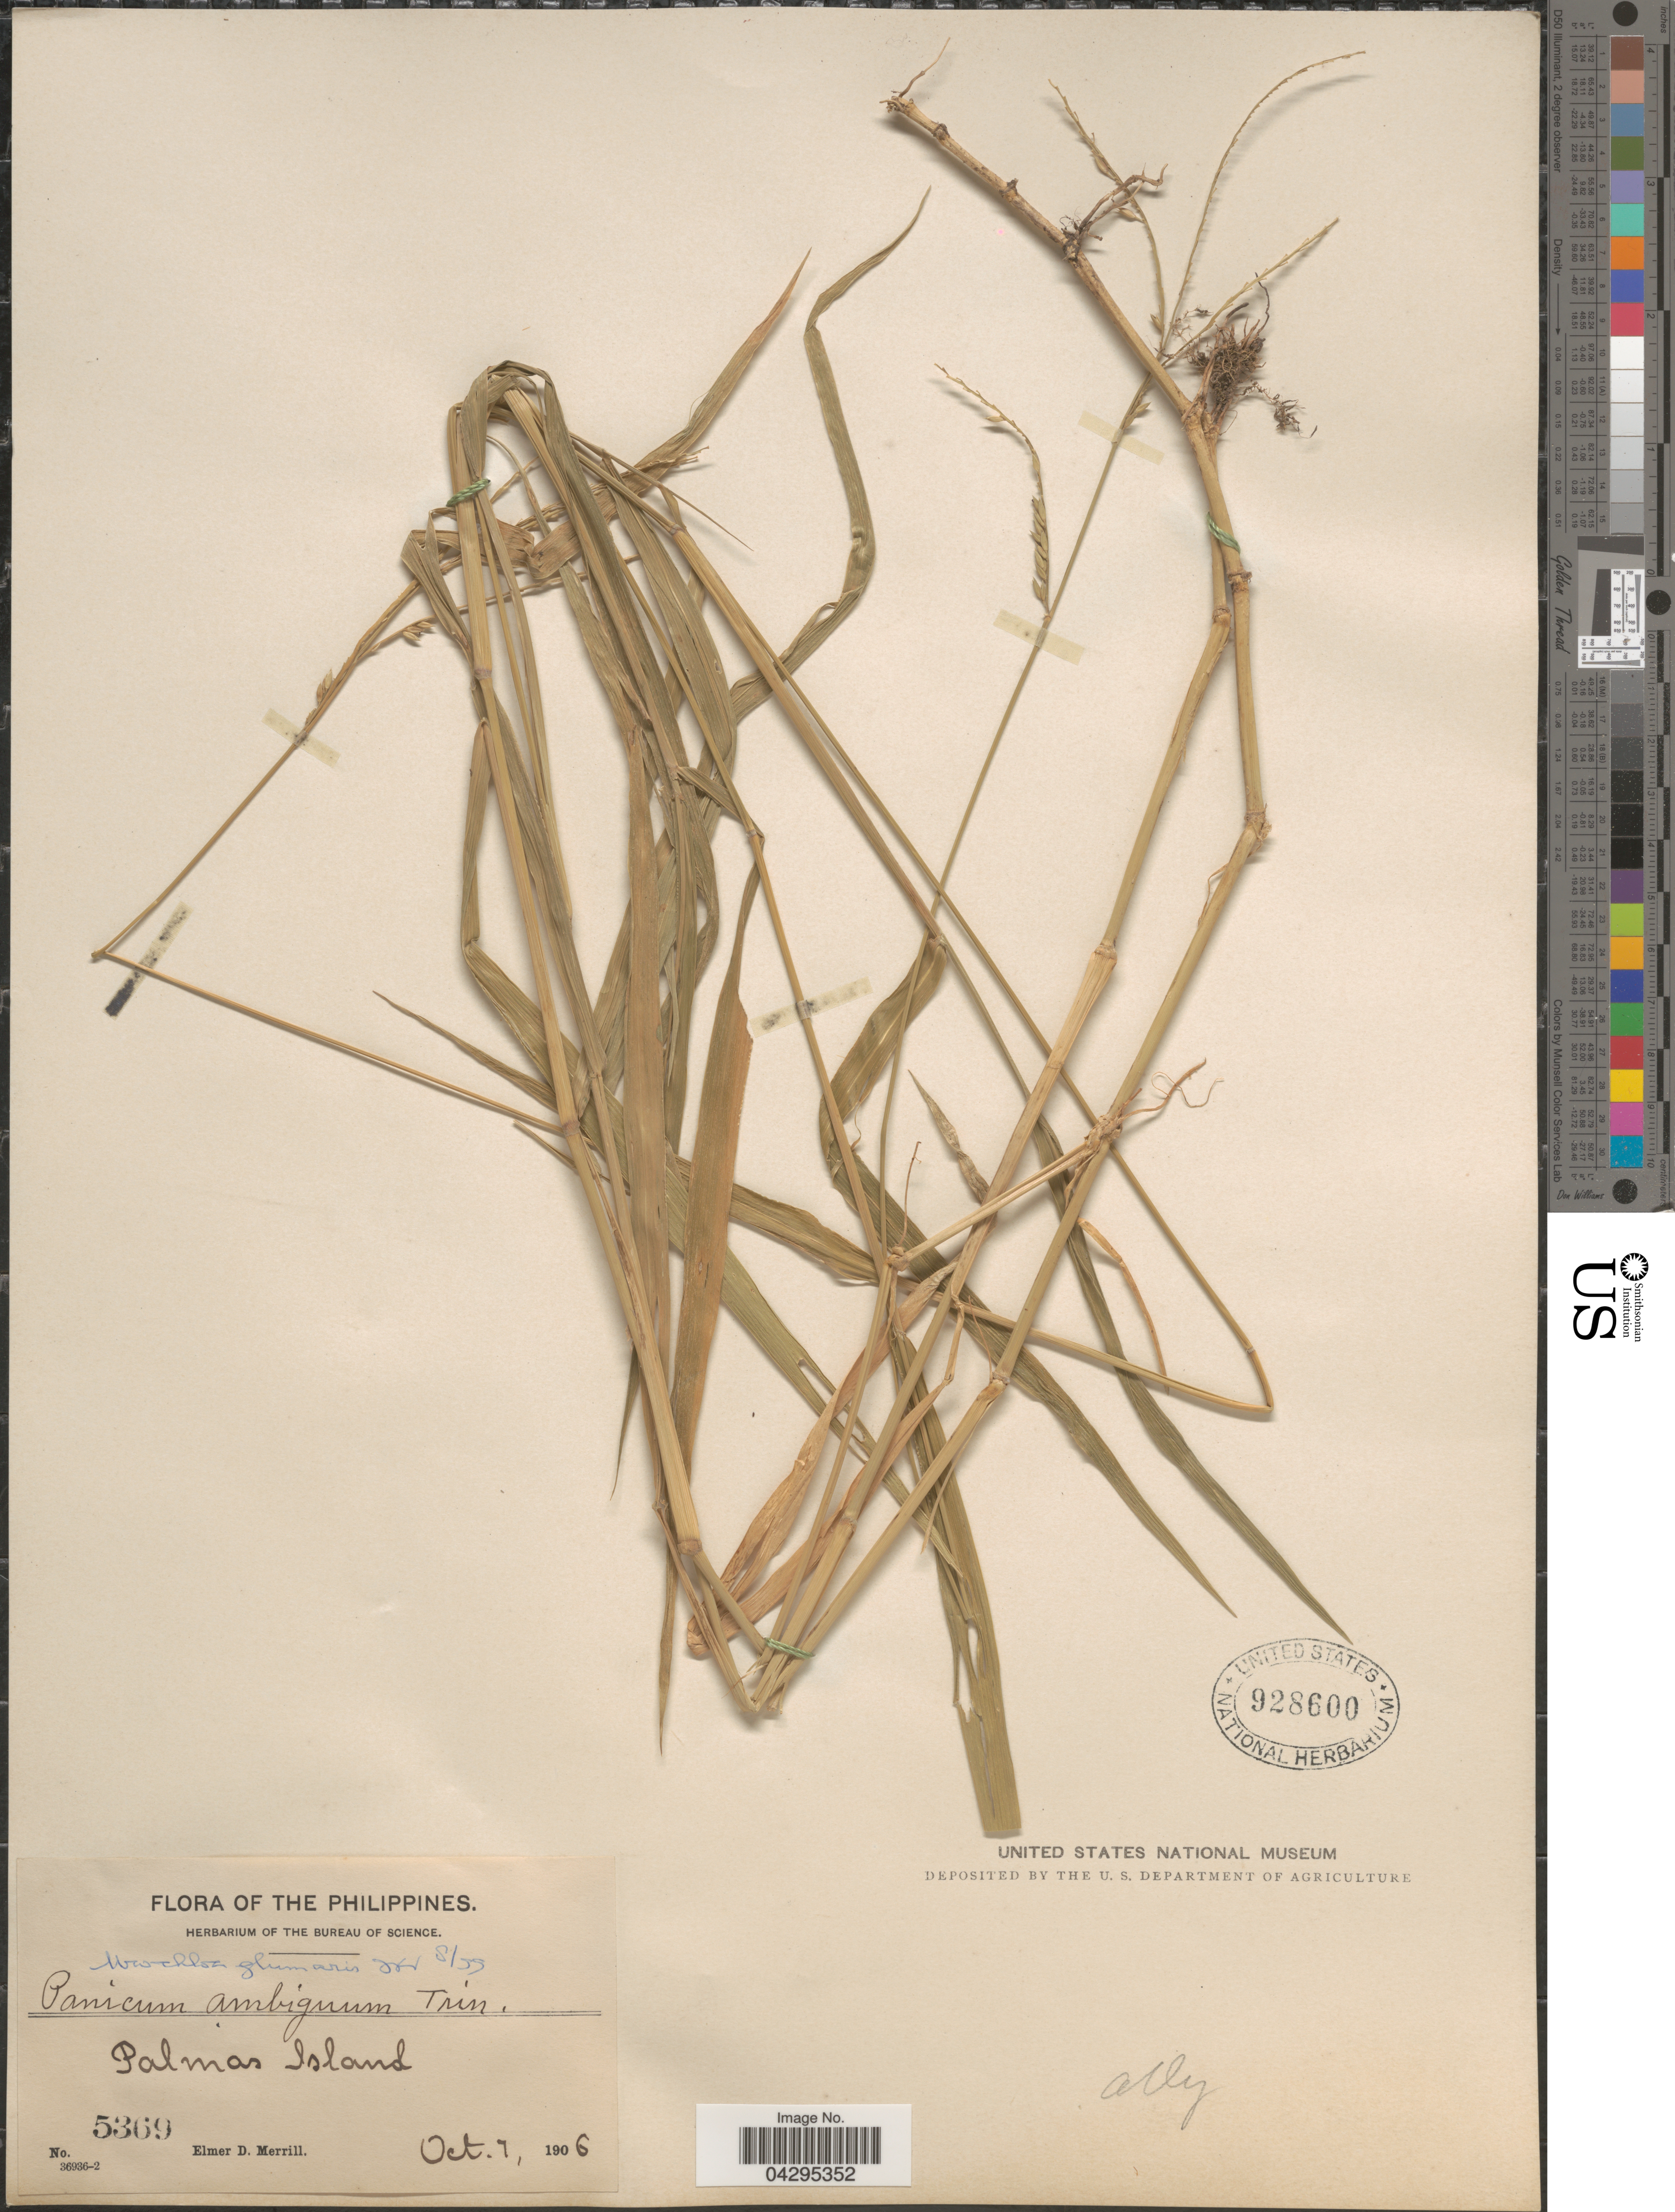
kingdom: Plantae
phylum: Tracheophyta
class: Liliopsida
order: Poales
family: Poaceae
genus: Urochloa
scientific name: Urochloa glumaris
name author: (Trin.) Veldkamp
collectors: E. D. Merrill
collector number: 5369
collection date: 1906-10-07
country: Philippines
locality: Palmas Island.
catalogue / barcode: US 928600